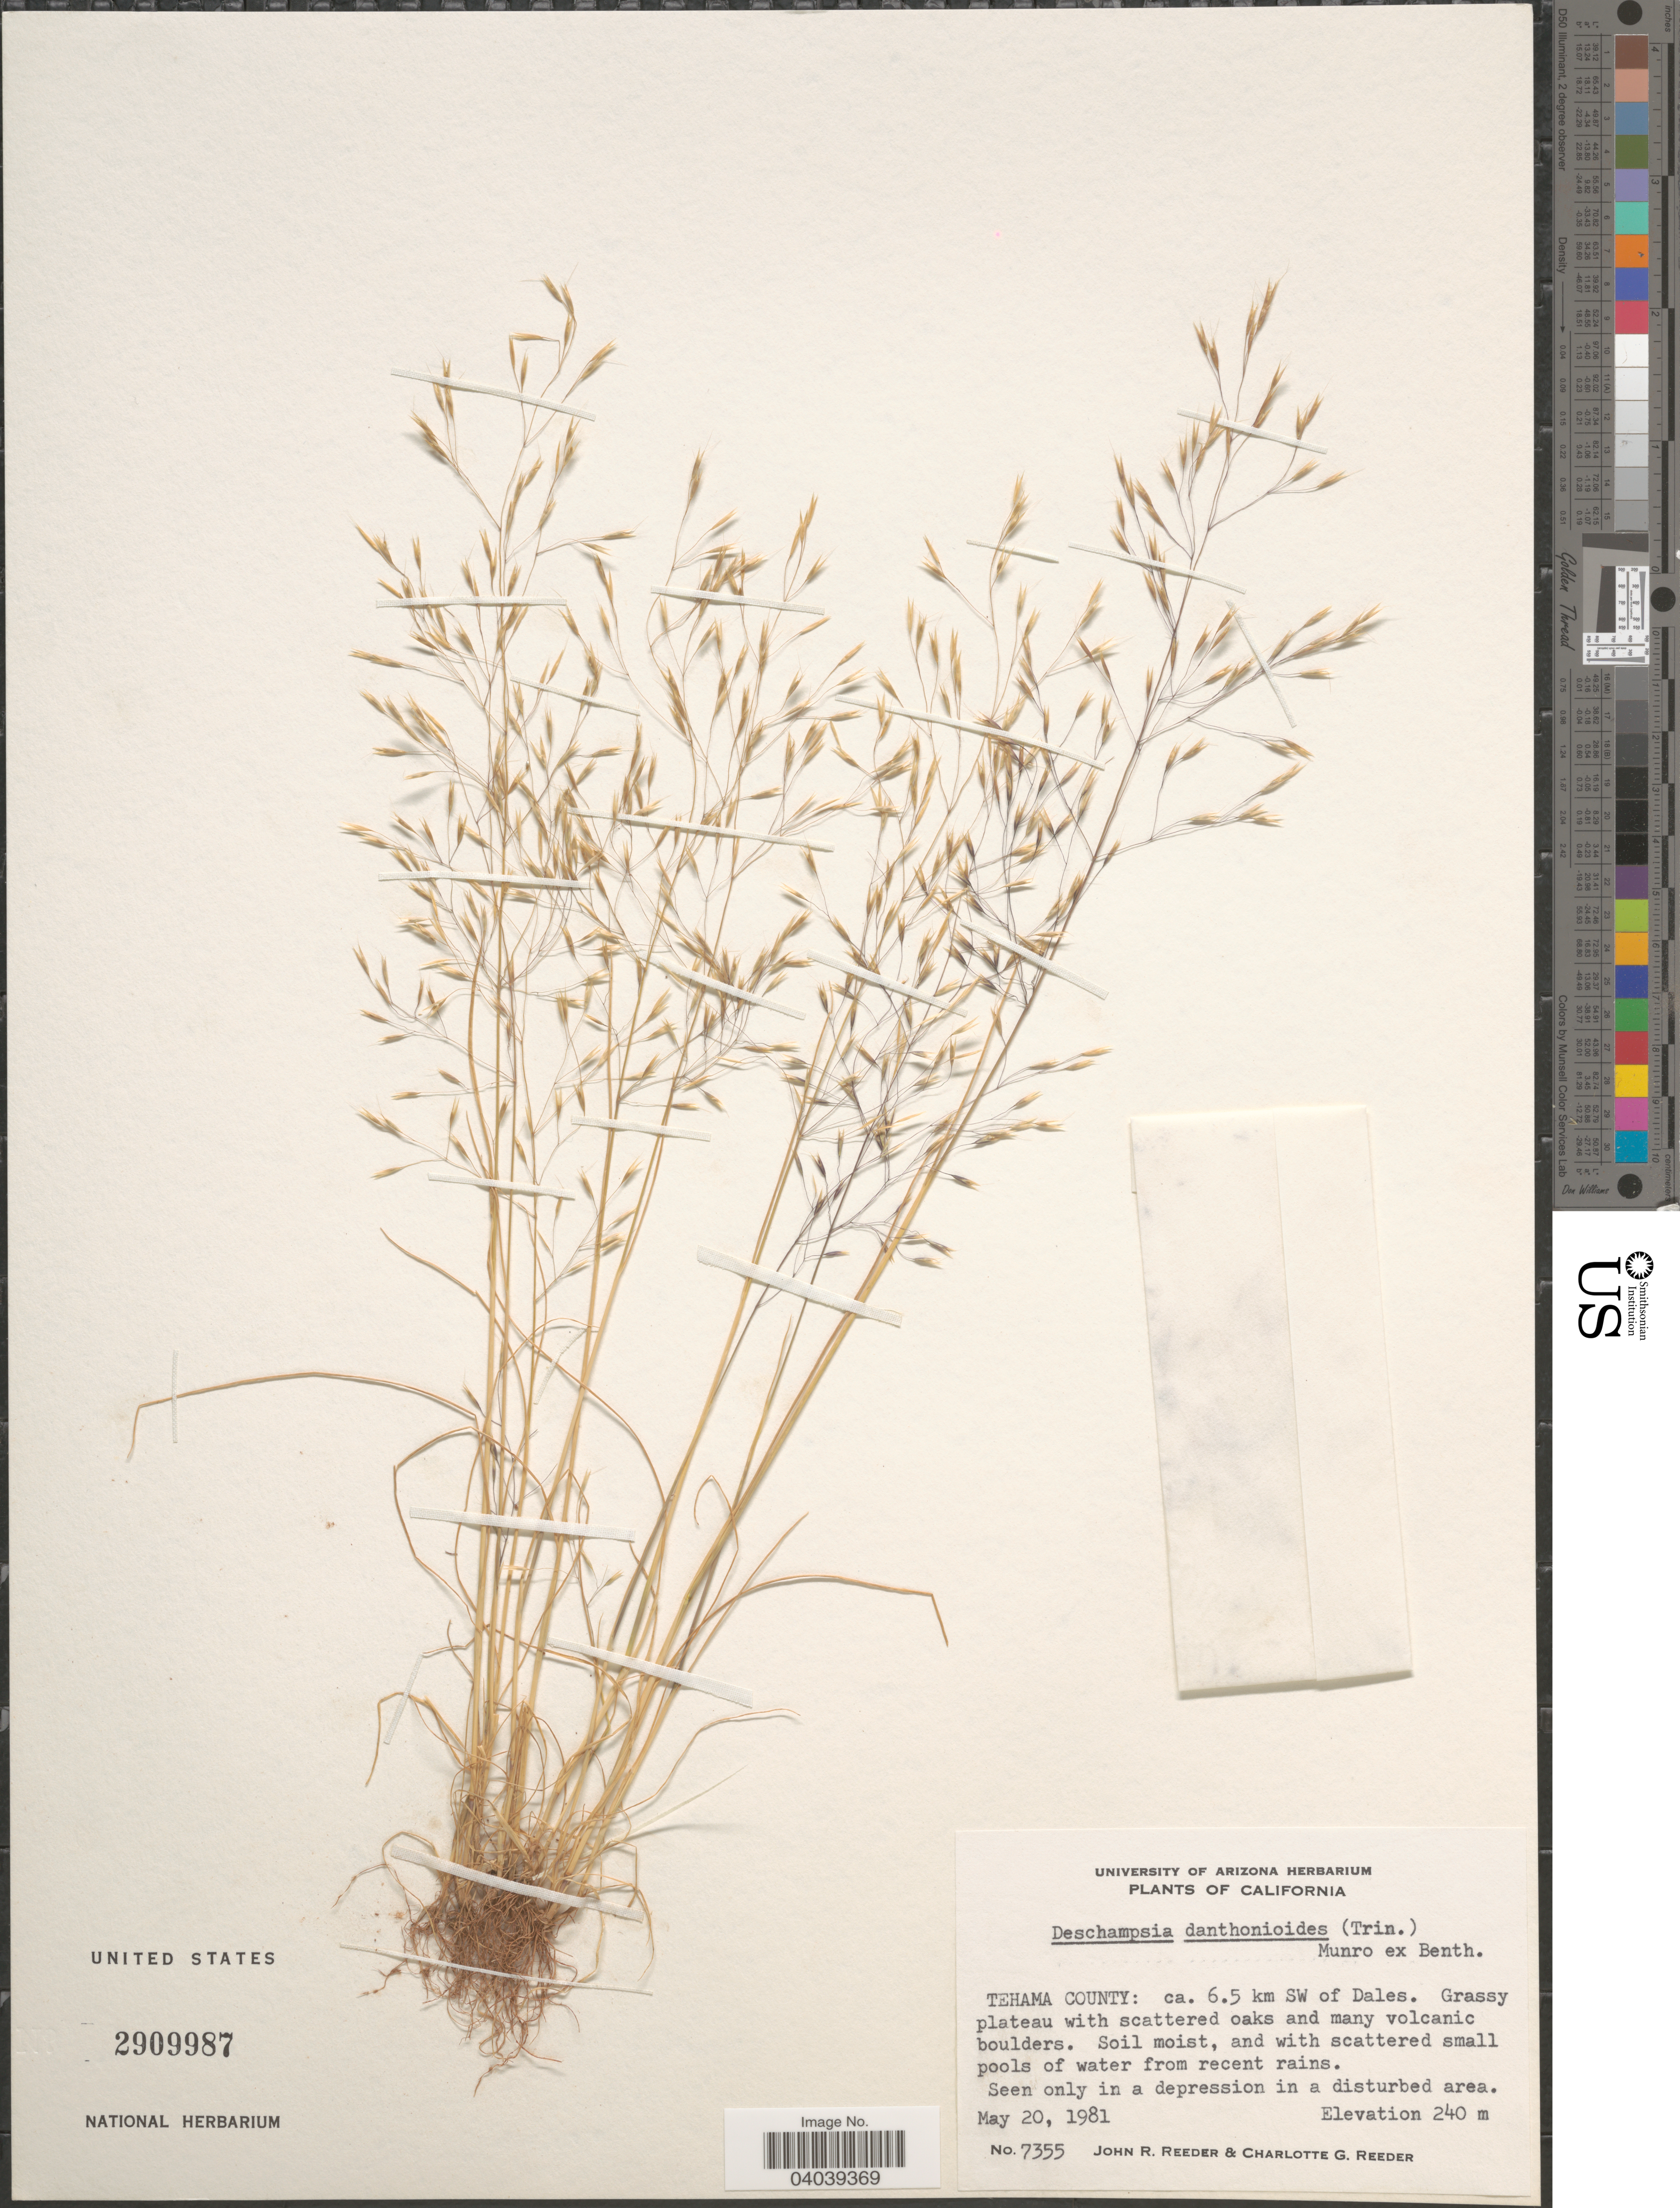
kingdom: Plantae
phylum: Tracheophyta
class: Liliopsida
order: Poales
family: Poaceae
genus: Deschampsia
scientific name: Deschampsia danthonioides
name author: (Trin.) Munro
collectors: J. R. Reeder & C. G. Reeder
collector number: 7355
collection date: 1981-05-20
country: United States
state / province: California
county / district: Tehama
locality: Tehama County: ca. 6.5 km SW of Dales.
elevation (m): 240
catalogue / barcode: US 2909987